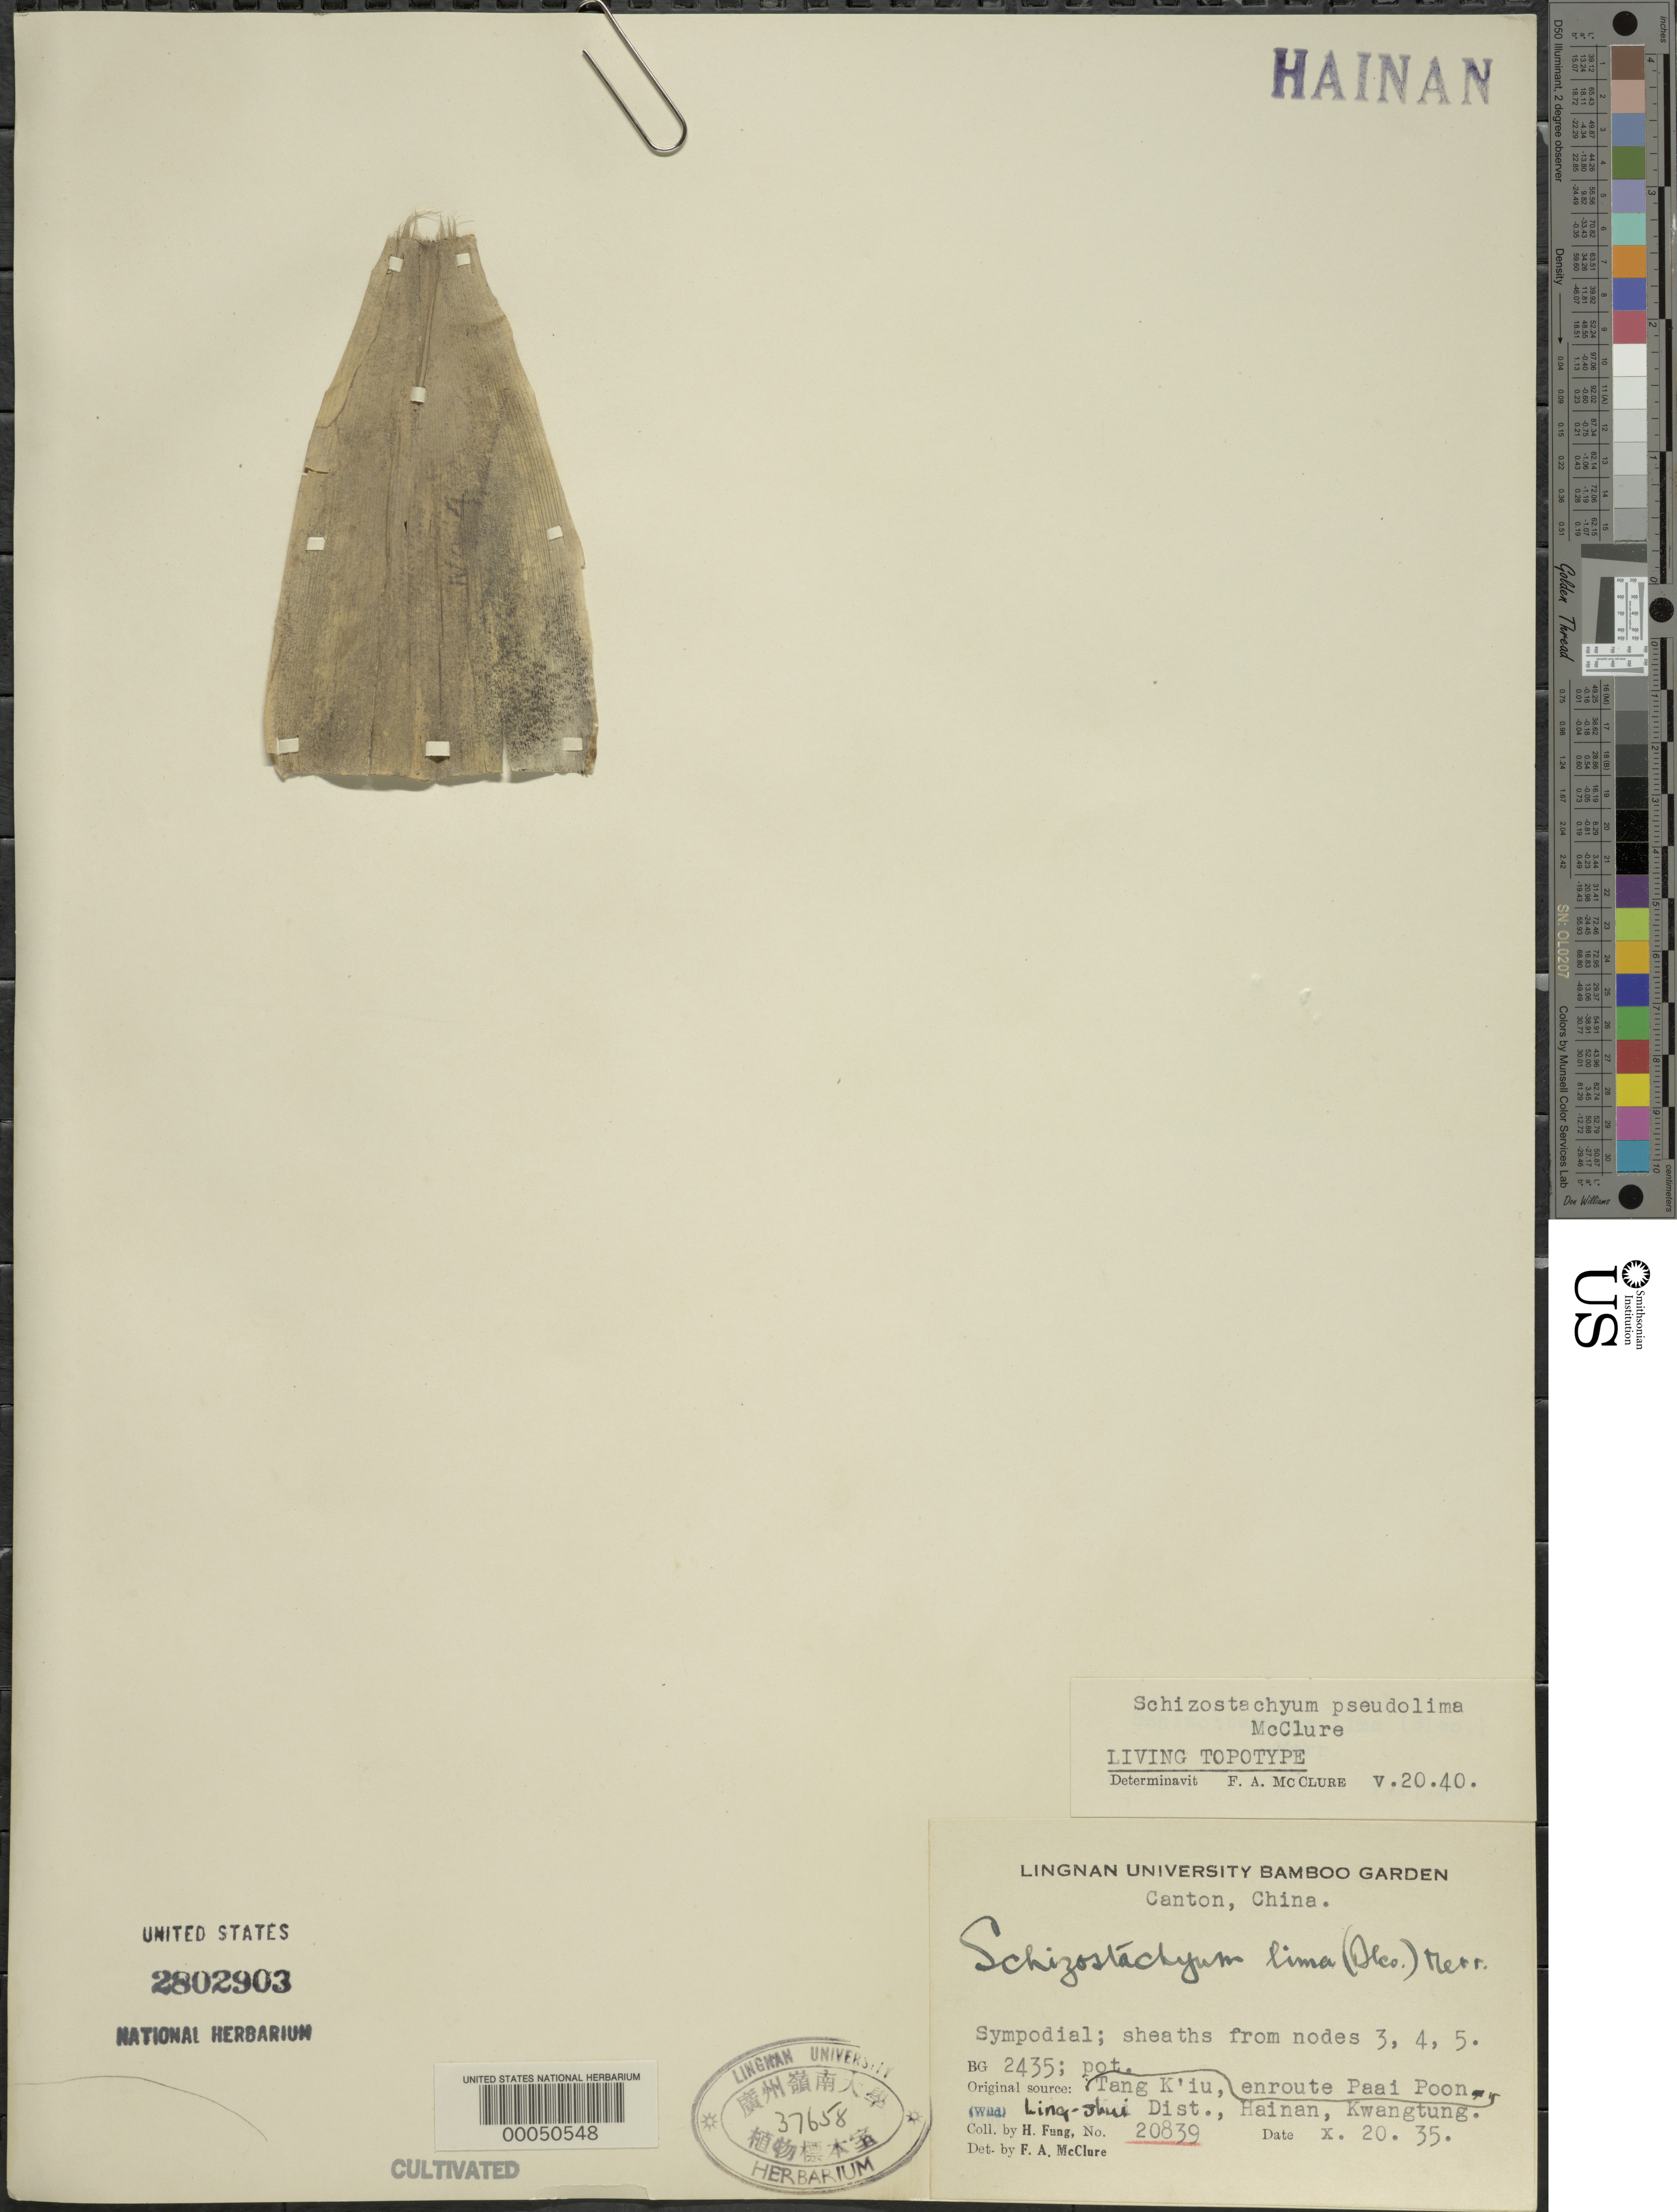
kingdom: Plantae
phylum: Tracheophyta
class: Liliopsida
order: Poales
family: Poaceae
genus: Schizostachyum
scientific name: Schizostachyum pseudolima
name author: McClure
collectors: H. L. Fung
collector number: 20839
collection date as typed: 20 Oct 1935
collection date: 1935-10-20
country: China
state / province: Hainan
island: Hainan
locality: Paai poon-tang k'iu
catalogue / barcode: US 2802903